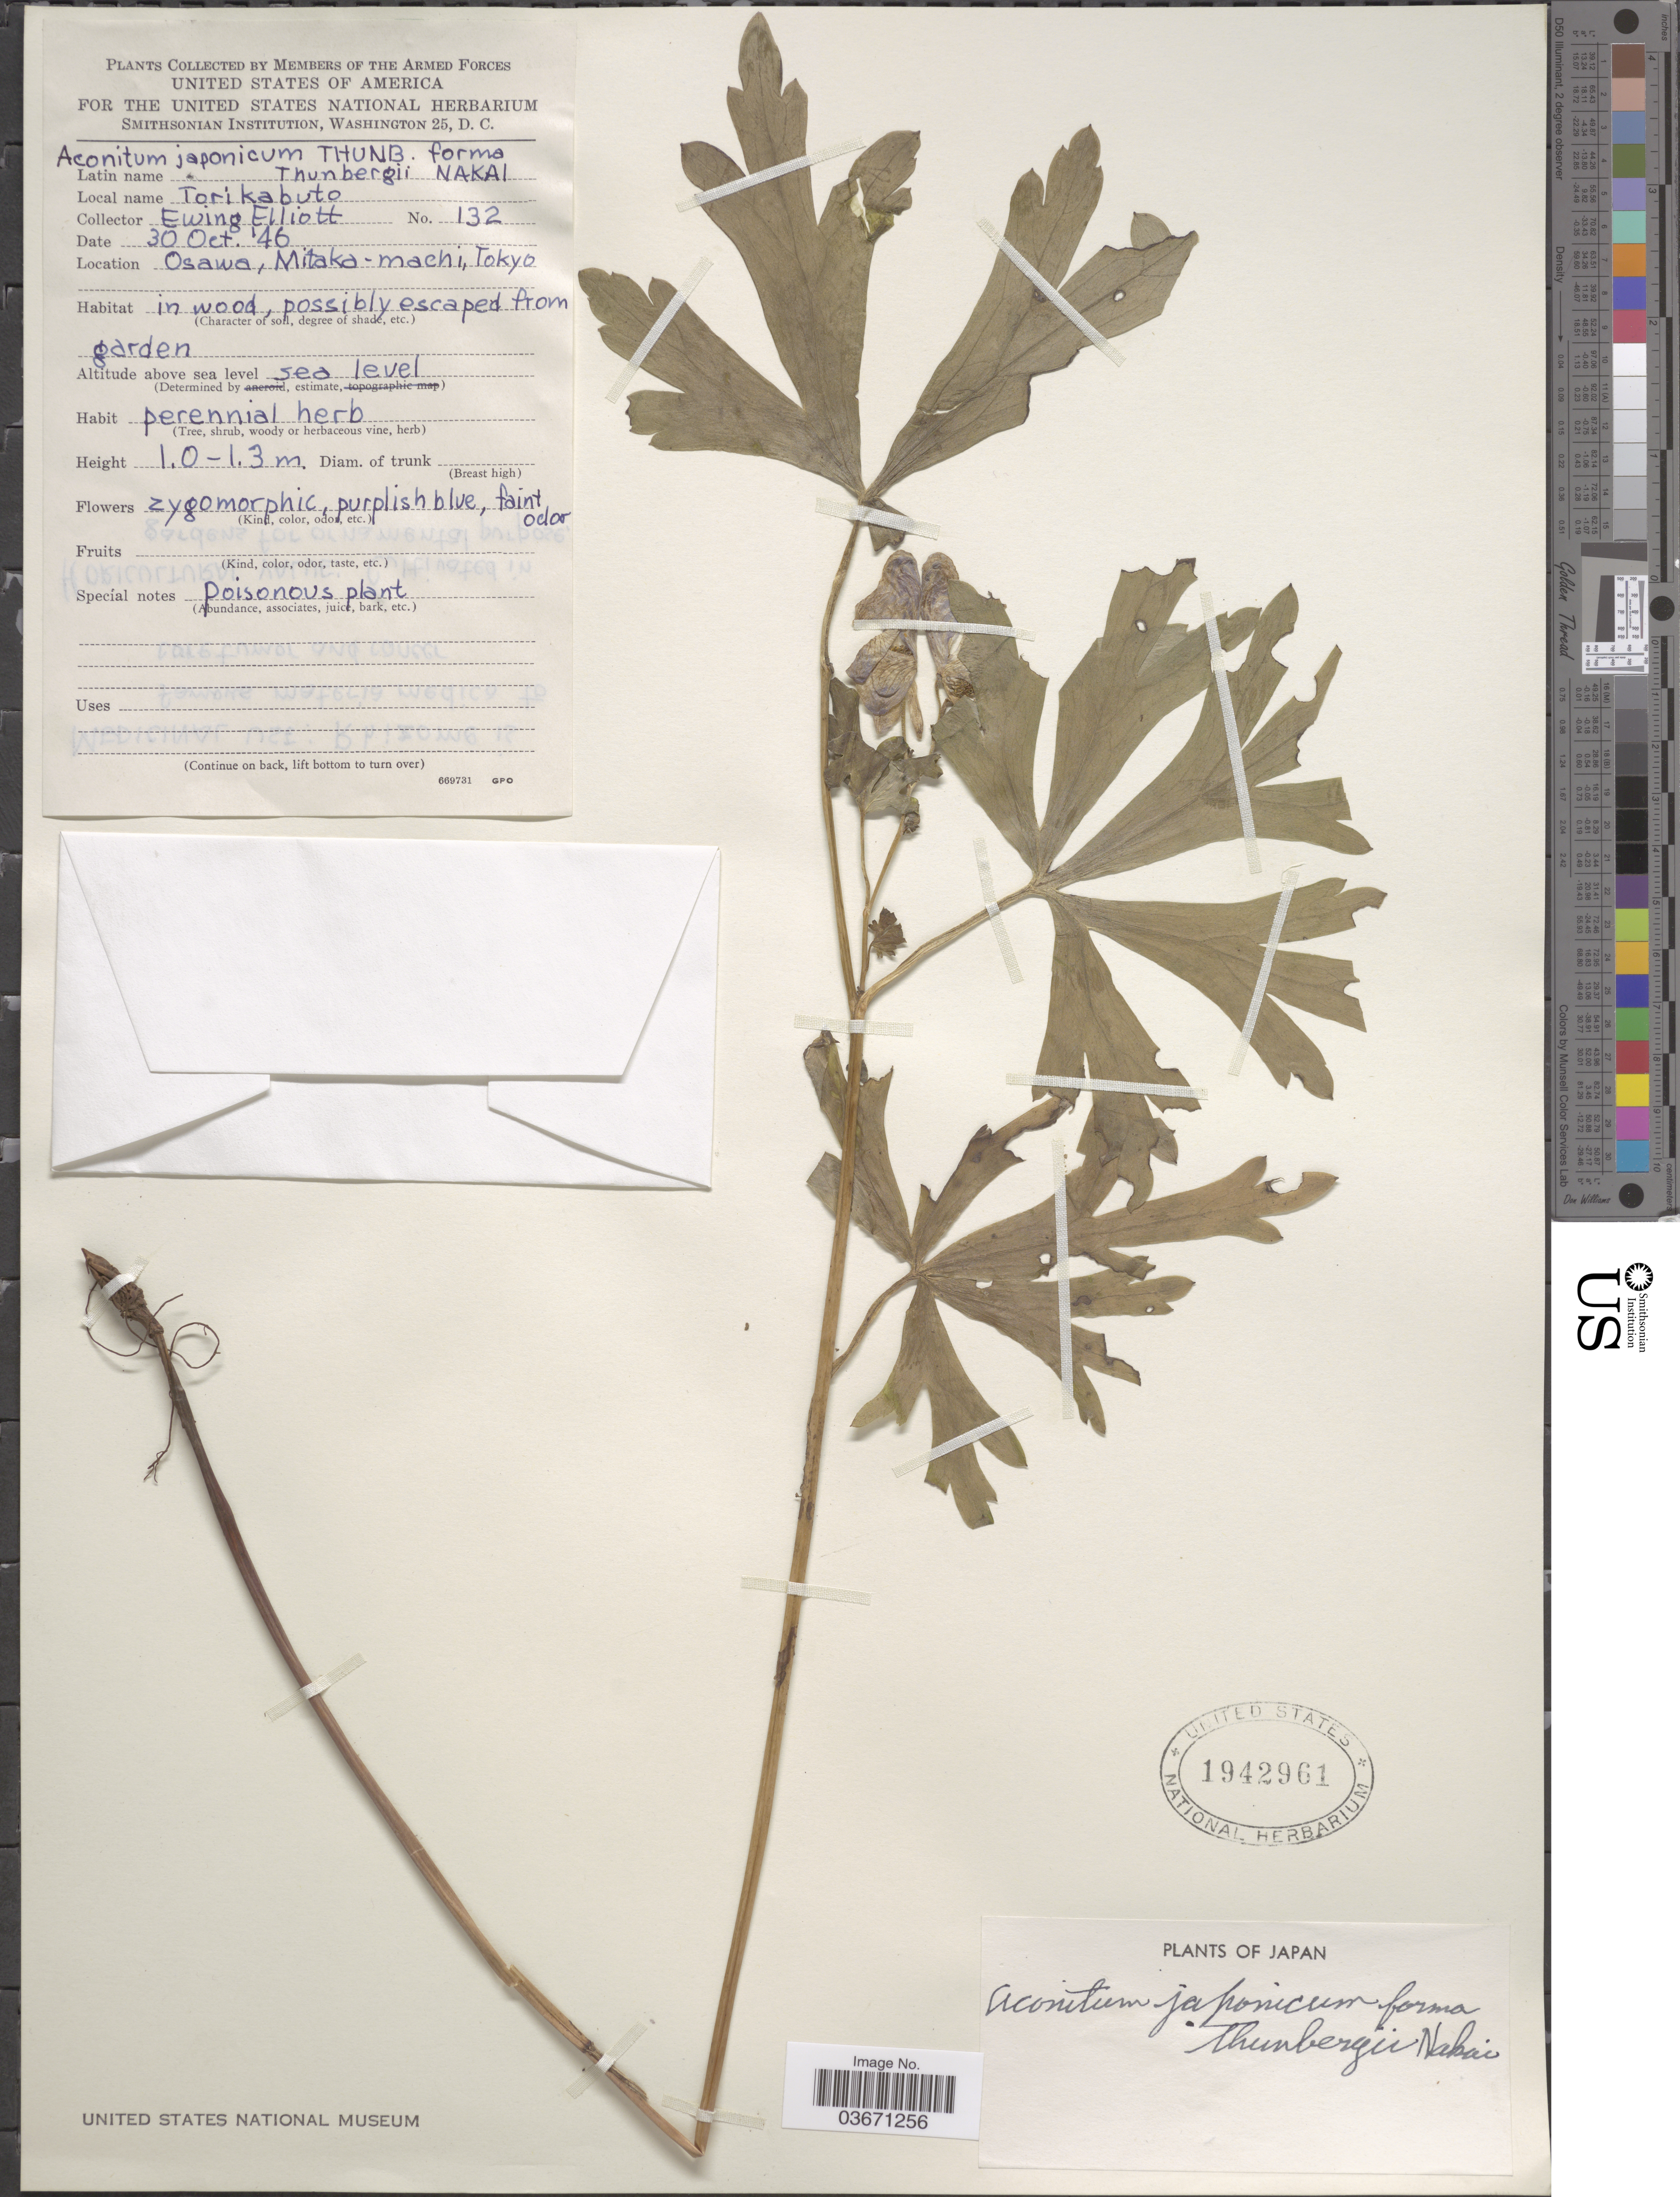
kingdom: Plantae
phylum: Tracheophyta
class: Magnoliopsida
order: Ranunculales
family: Ranunculaceae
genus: Aconitum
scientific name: Aconitum japonicum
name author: Thunb.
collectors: E. Elliott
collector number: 132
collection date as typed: Transcribed d/m/y: 30/10/46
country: Japan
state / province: Tokyo, Federal City of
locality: Osawa, Mitaka-machi, Tokyo.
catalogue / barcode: US 1942961